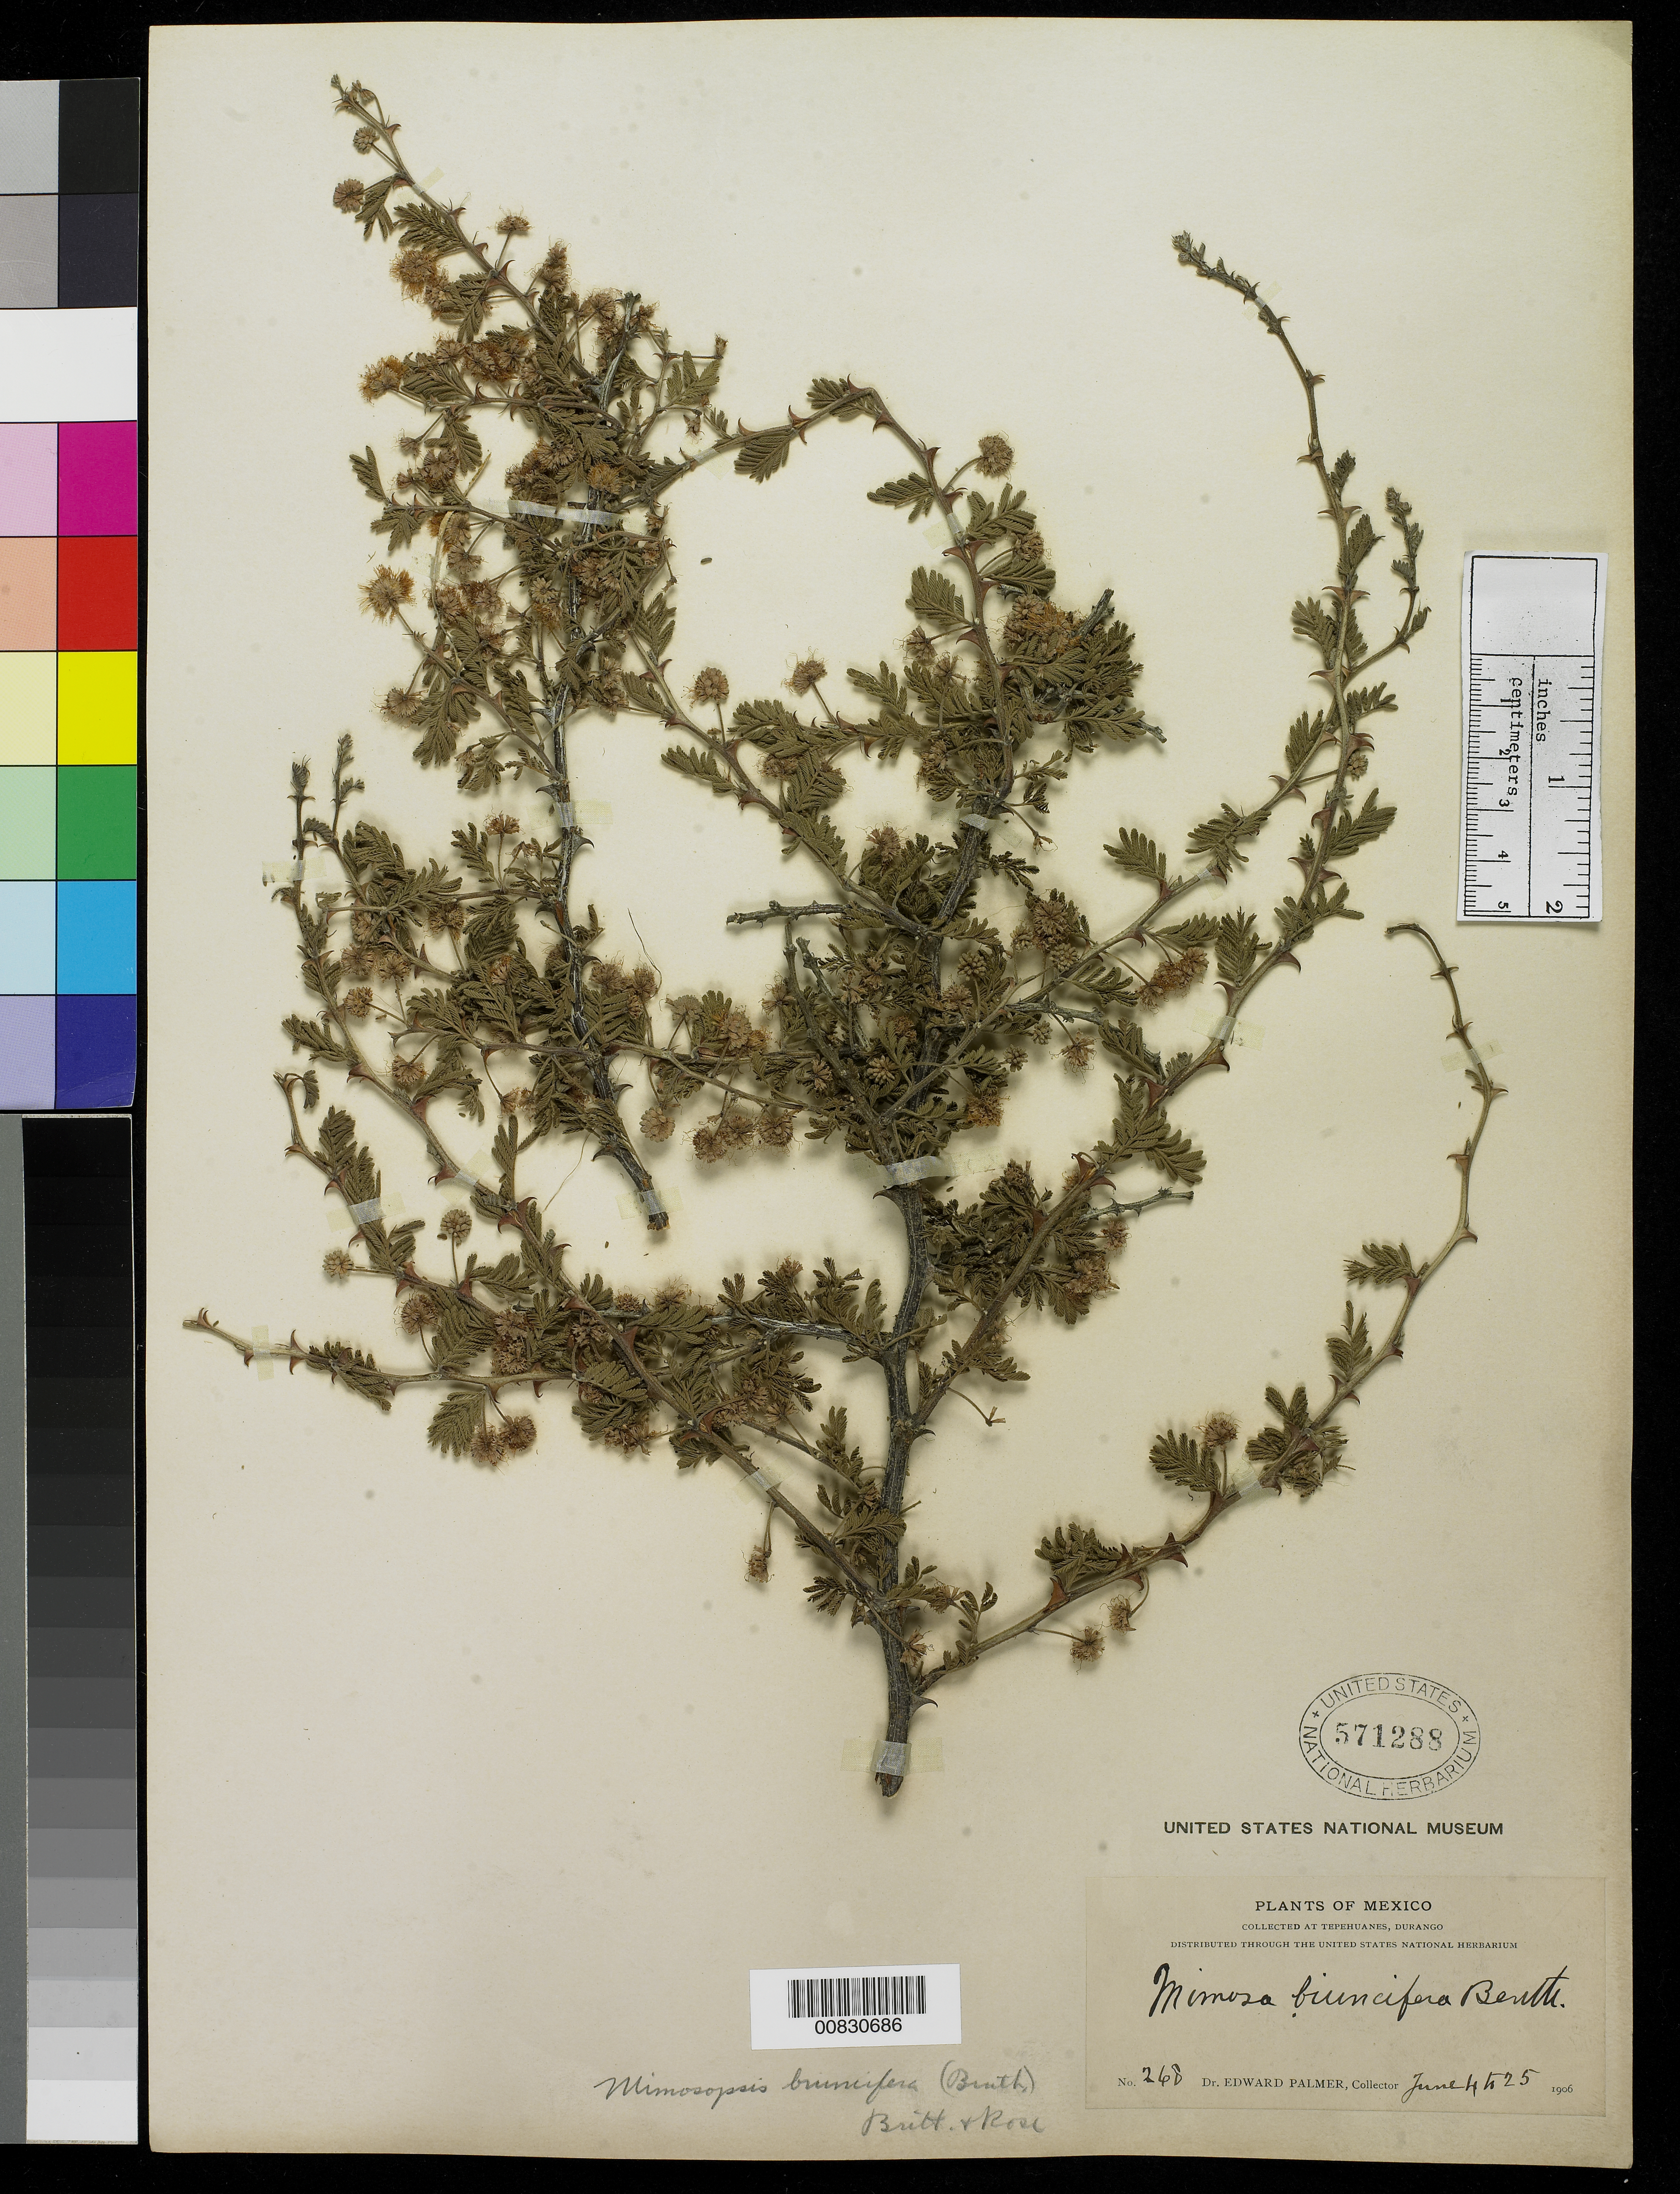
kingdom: Plantae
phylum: Tracheophyta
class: Magnoliopsida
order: Fabales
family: Fabaceae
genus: Mimosa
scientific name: Mimosa biuncifera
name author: Benth.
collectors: E. Palmer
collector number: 268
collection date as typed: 04 Jun 1906 to 25 Jun 1906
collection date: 1906-06-04/1906-06-25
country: Mexico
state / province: Durango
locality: Tepehuanes, Durango.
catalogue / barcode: US 571288